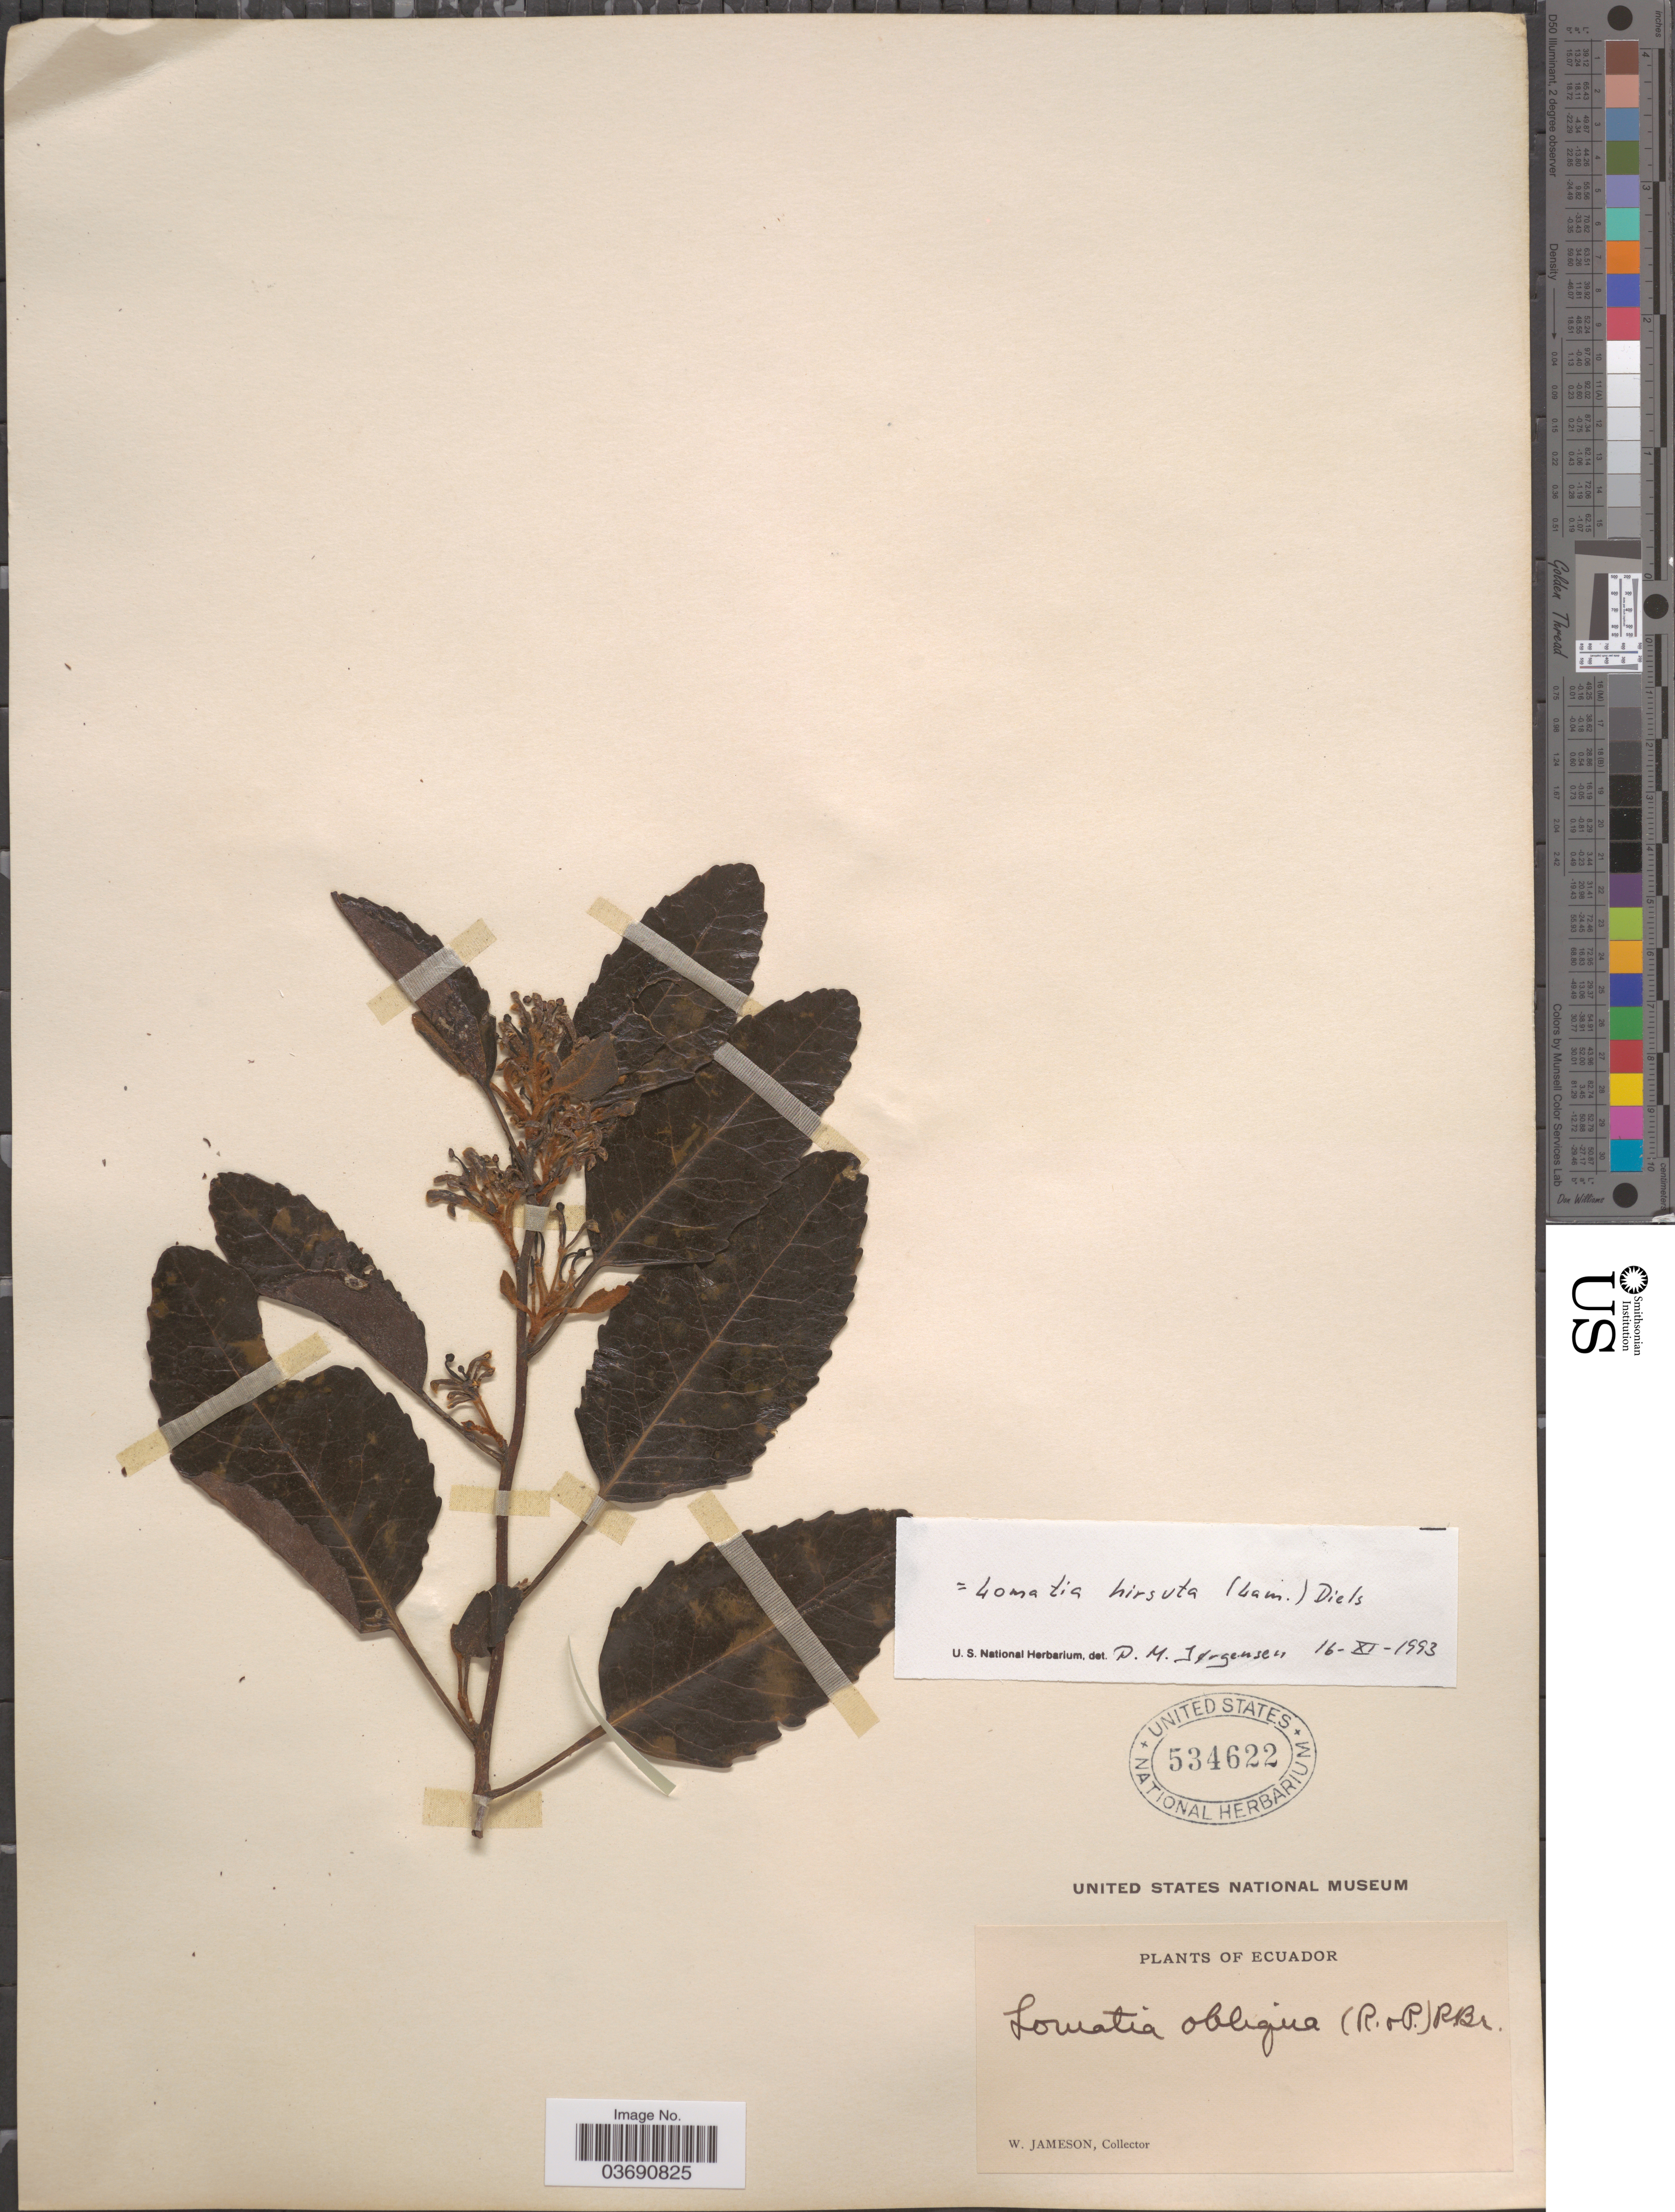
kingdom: Plantae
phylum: Tracheophyta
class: Magnoliopsida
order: Proteales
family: Proteaceae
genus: Lomatia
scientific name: Lomatia hirsuta subsp. hirsuta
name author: (Lam.) Diels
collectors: W. Jameson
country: Ecuador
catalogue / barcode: US 534622